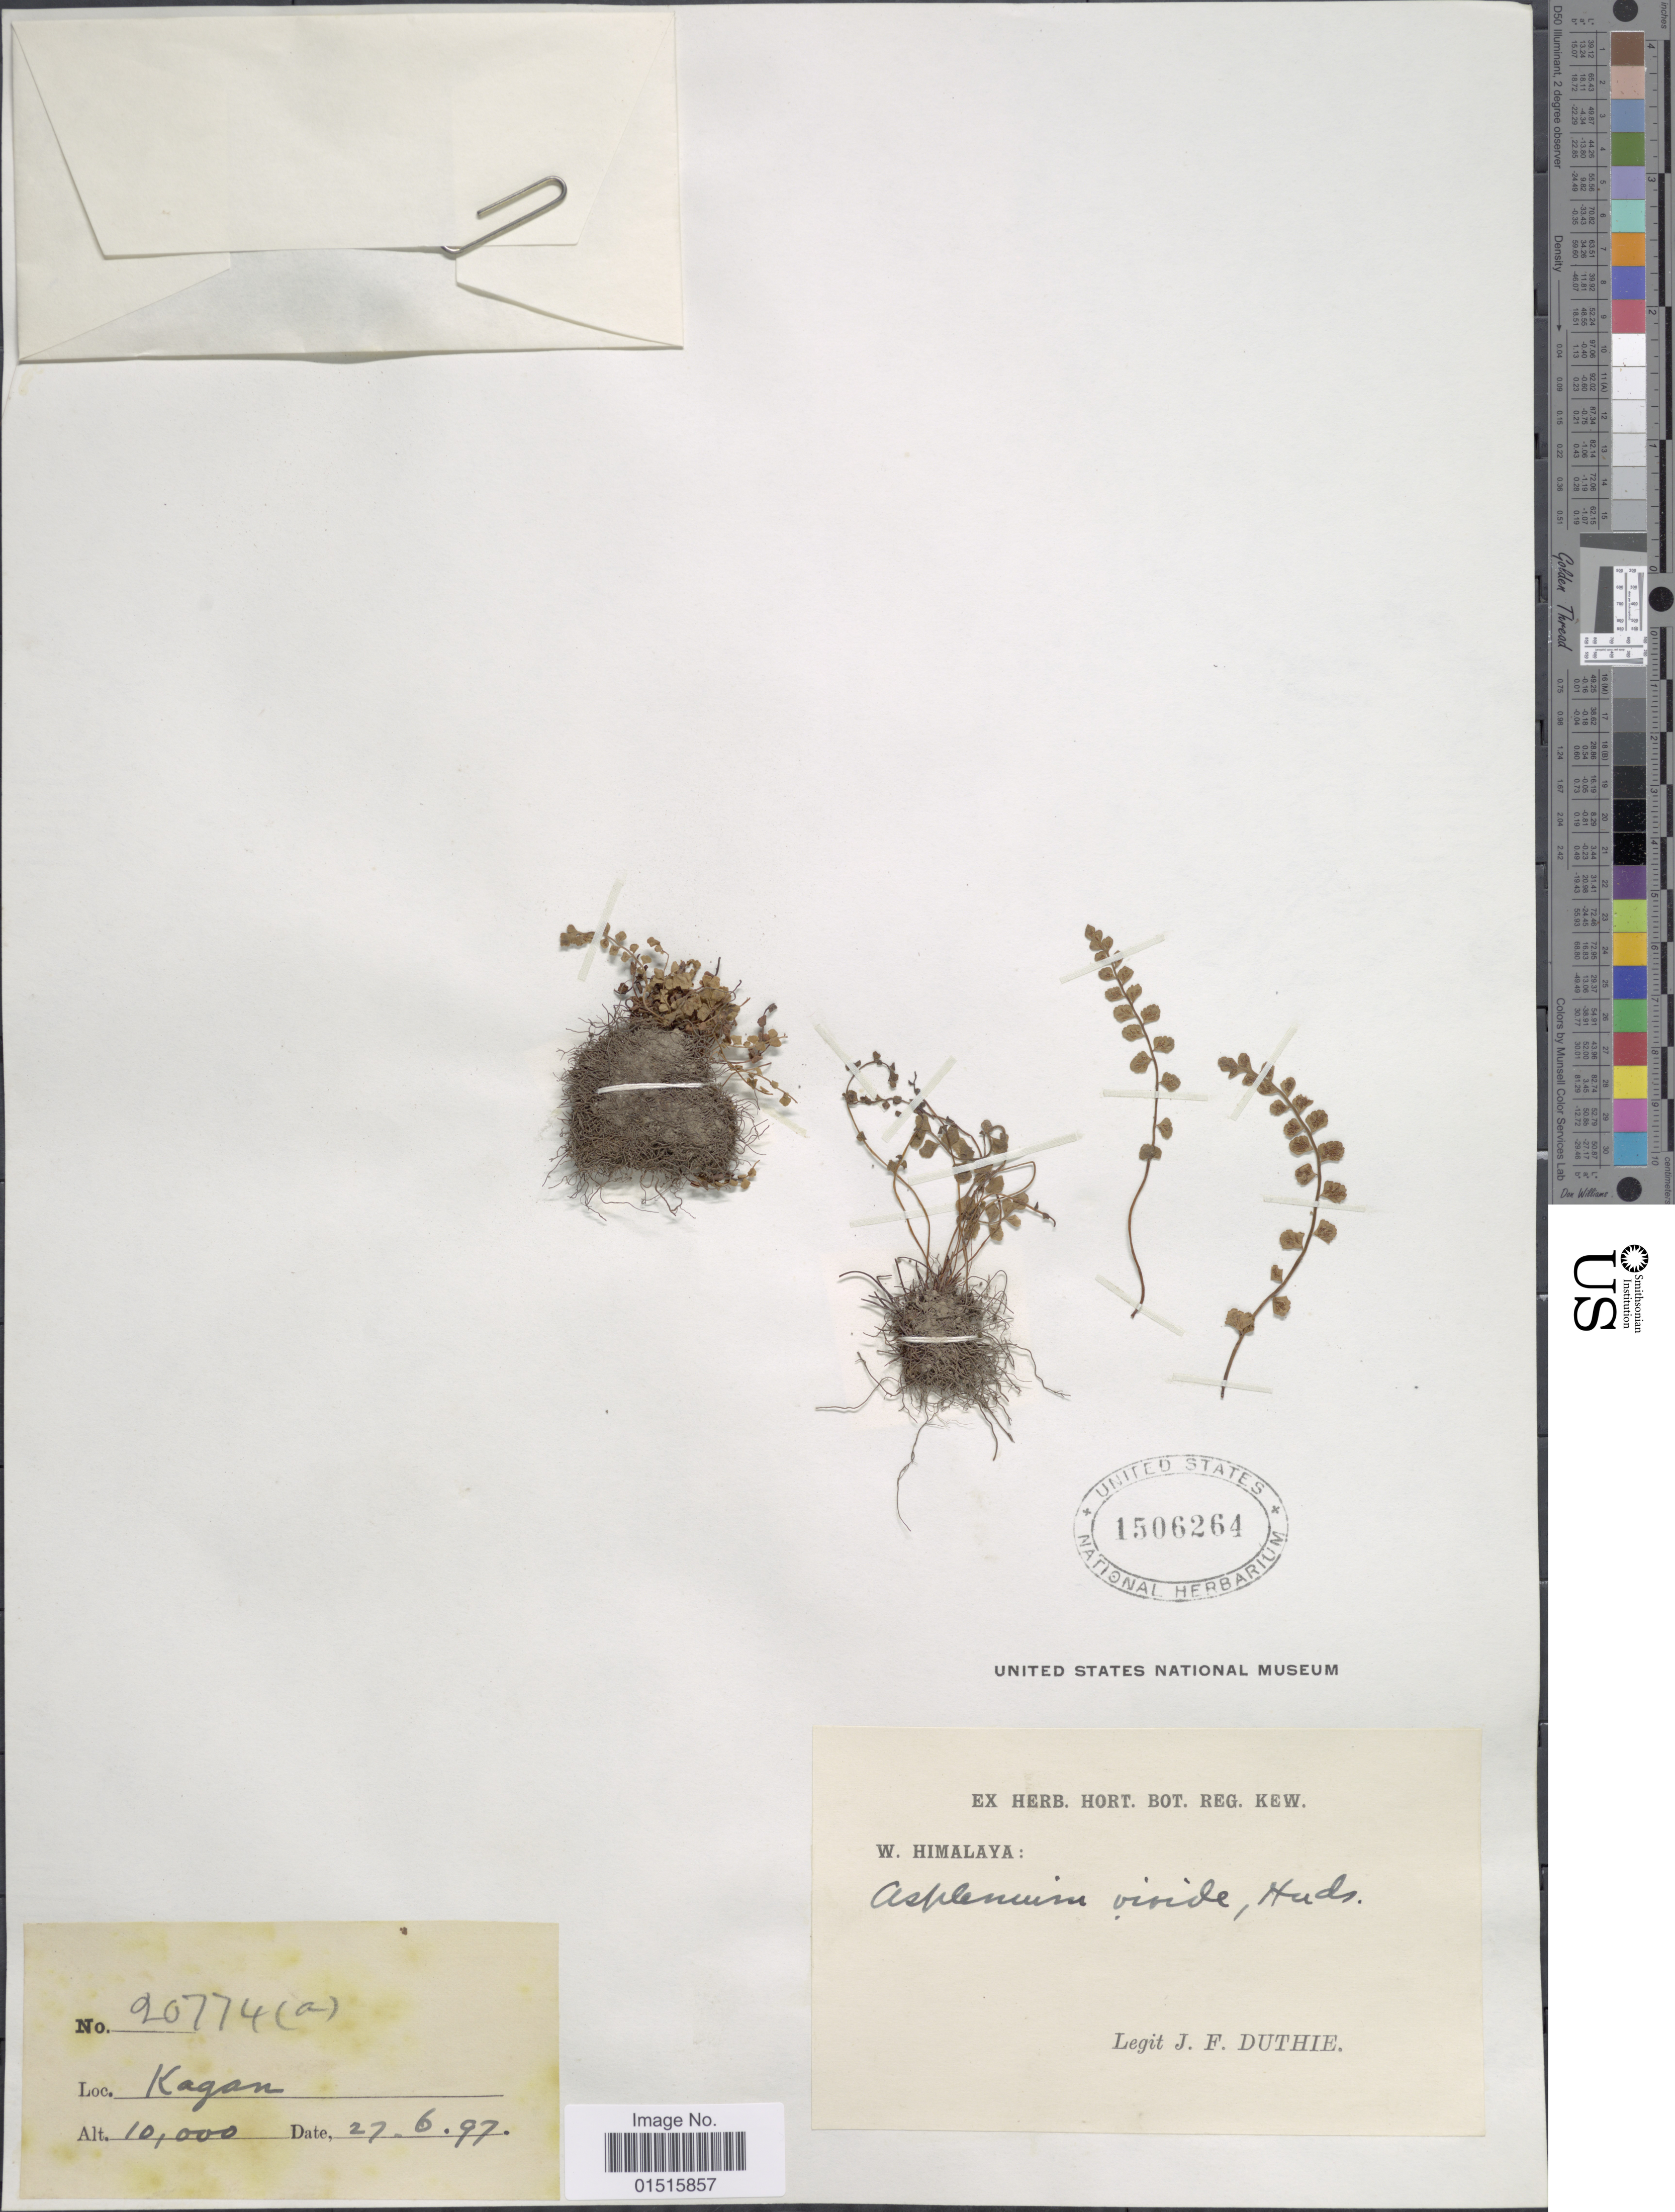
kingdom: Plantae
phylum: Tracheophyta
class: Polypodiopsida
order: Polypodiales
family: Aspleniaceae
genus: Asplenium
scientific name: Asplenium viride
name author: Huds.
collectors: J. F. Duthie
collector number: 20774 (a)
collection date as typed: Transcribed d/m/y: 27/6/97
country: India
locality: W. Himalaya, Kagan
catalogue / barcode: US 1506264